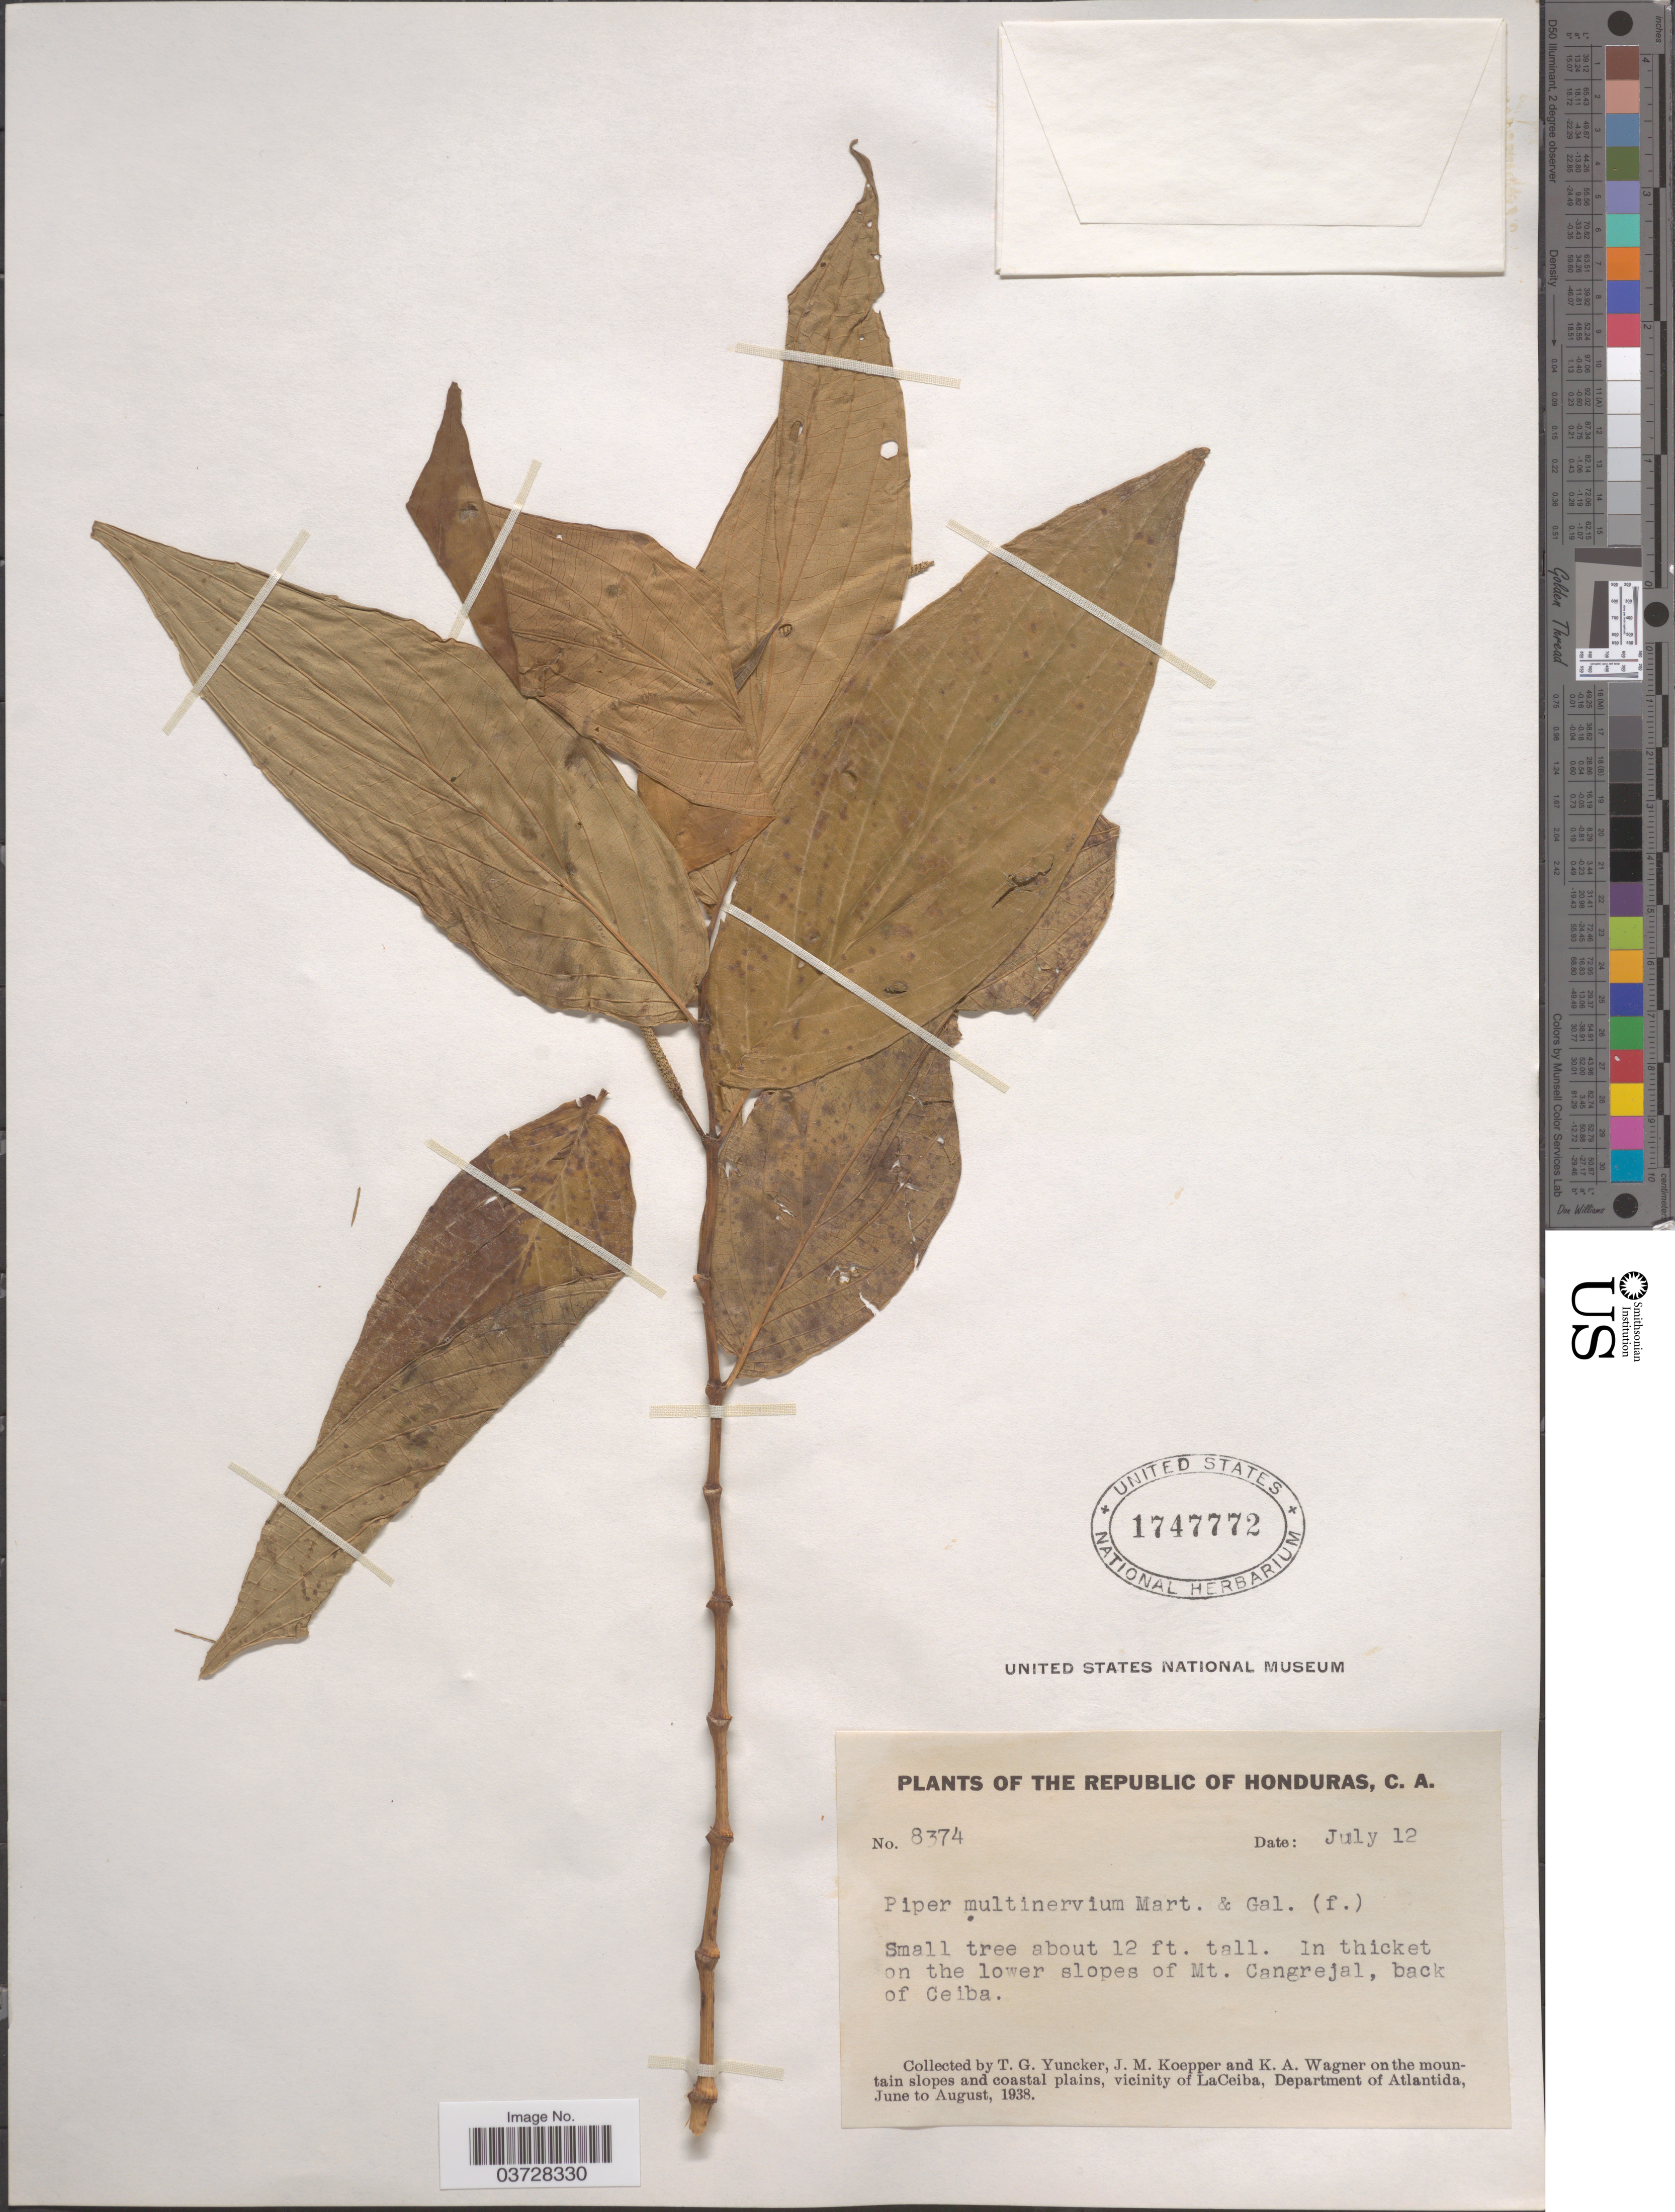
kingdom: Plantae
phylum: Tracheophyta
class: Magnoliopsida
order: Piperales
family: Piperaceae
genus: Piper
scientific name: Piper multinervium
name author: M. Martens & Galeotti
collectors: T. G. Yuncker, J. M. Koepper & K. A. Wagner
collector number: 8374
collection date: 1938-07-12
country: Honduras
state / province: Atlantida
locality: On the lower slopes of Mt. Cangrejal, back of Ceiba. Mountain slopes and coastal plains, vicinity of LaCeiba, Department of Atlantida.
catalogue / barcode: US 1747772